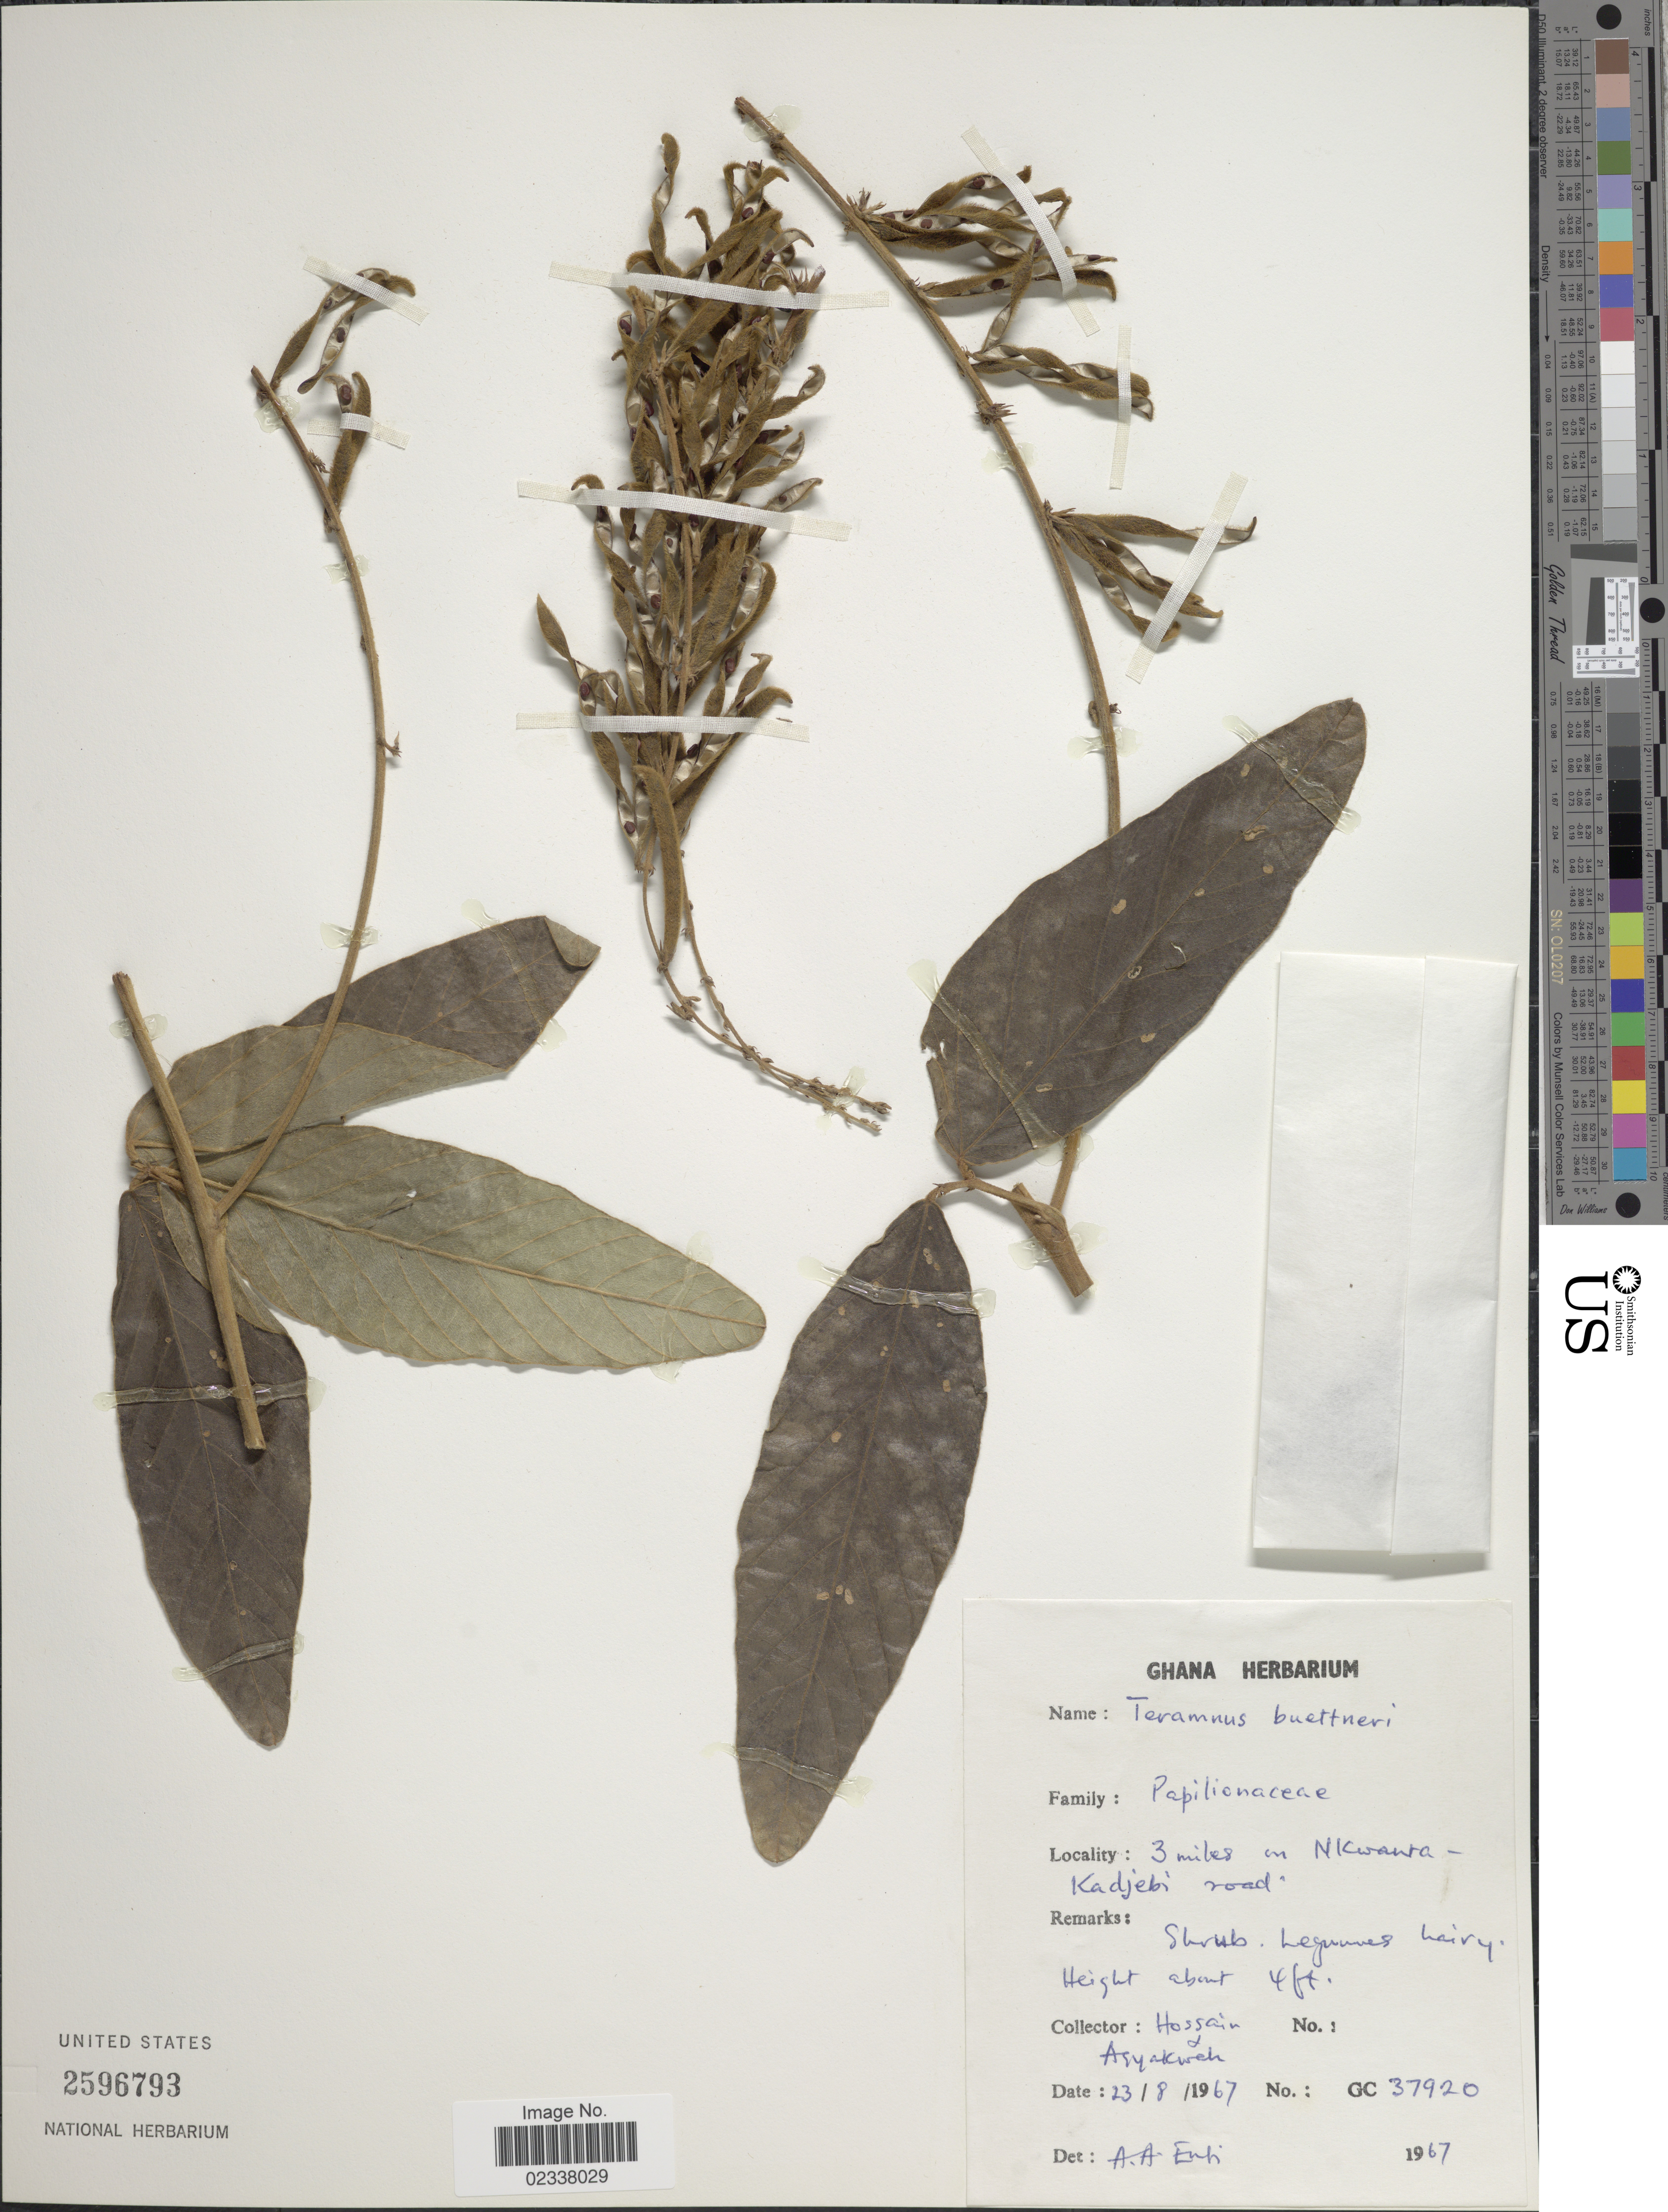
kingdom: Plantae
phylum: Tracheophyta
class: Magnoliopsida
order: Fabales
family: Fabaceae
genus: Teramnus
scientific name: Teramnus buettneri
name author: (Harms) Baker f.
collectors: Hossain & Agyakwah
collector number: GC 37920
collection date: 1967-08-23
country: Ghana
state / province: Volta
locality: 3 miles on Nkwanta-kadjebi road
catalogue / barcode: US 2596793